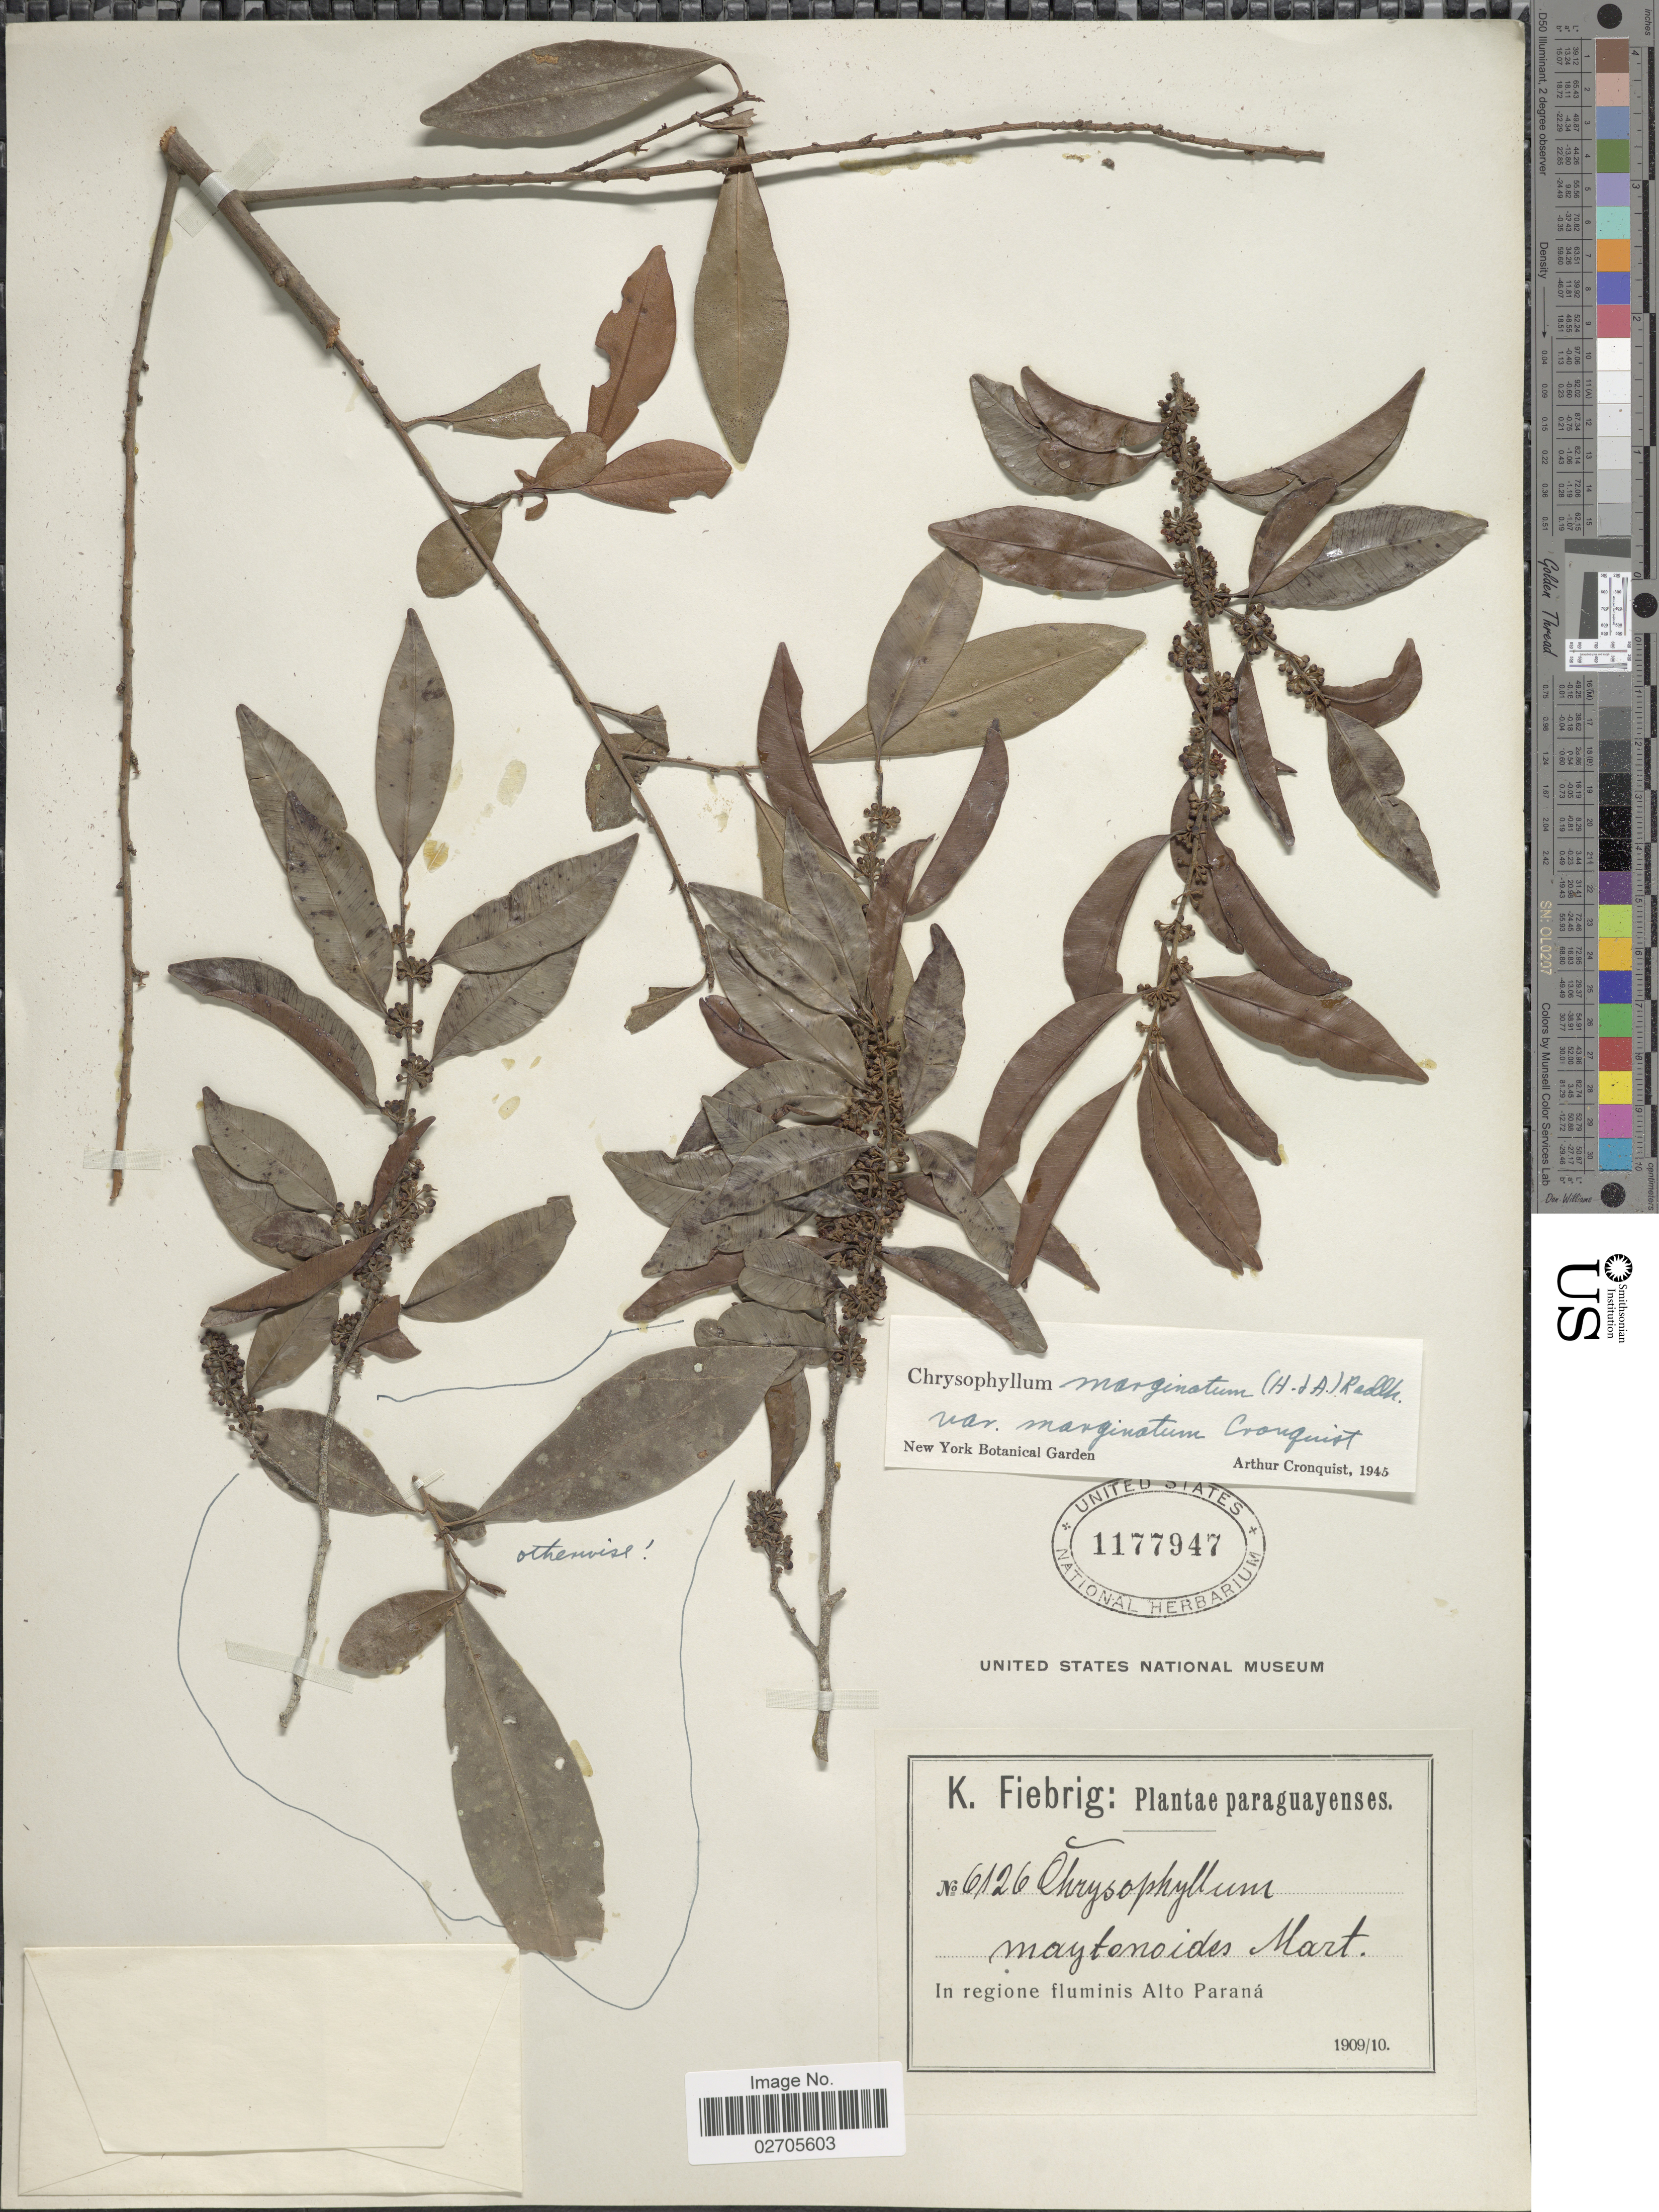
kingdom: Plantae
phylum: Tracheophyta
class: Magnoliopsida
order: Ericales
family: Sapotaceae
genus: Chrysophyllum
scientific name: Chrysophyllum marginatum subsp. marginatum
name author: (Hook. & Arn.) Radlk.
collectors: K. Fiebrig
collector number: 6126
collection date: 1909/1910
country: Paraguay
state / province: Alto Parana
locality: In regione fluminis Alto Paraná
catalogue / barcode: US 1177947